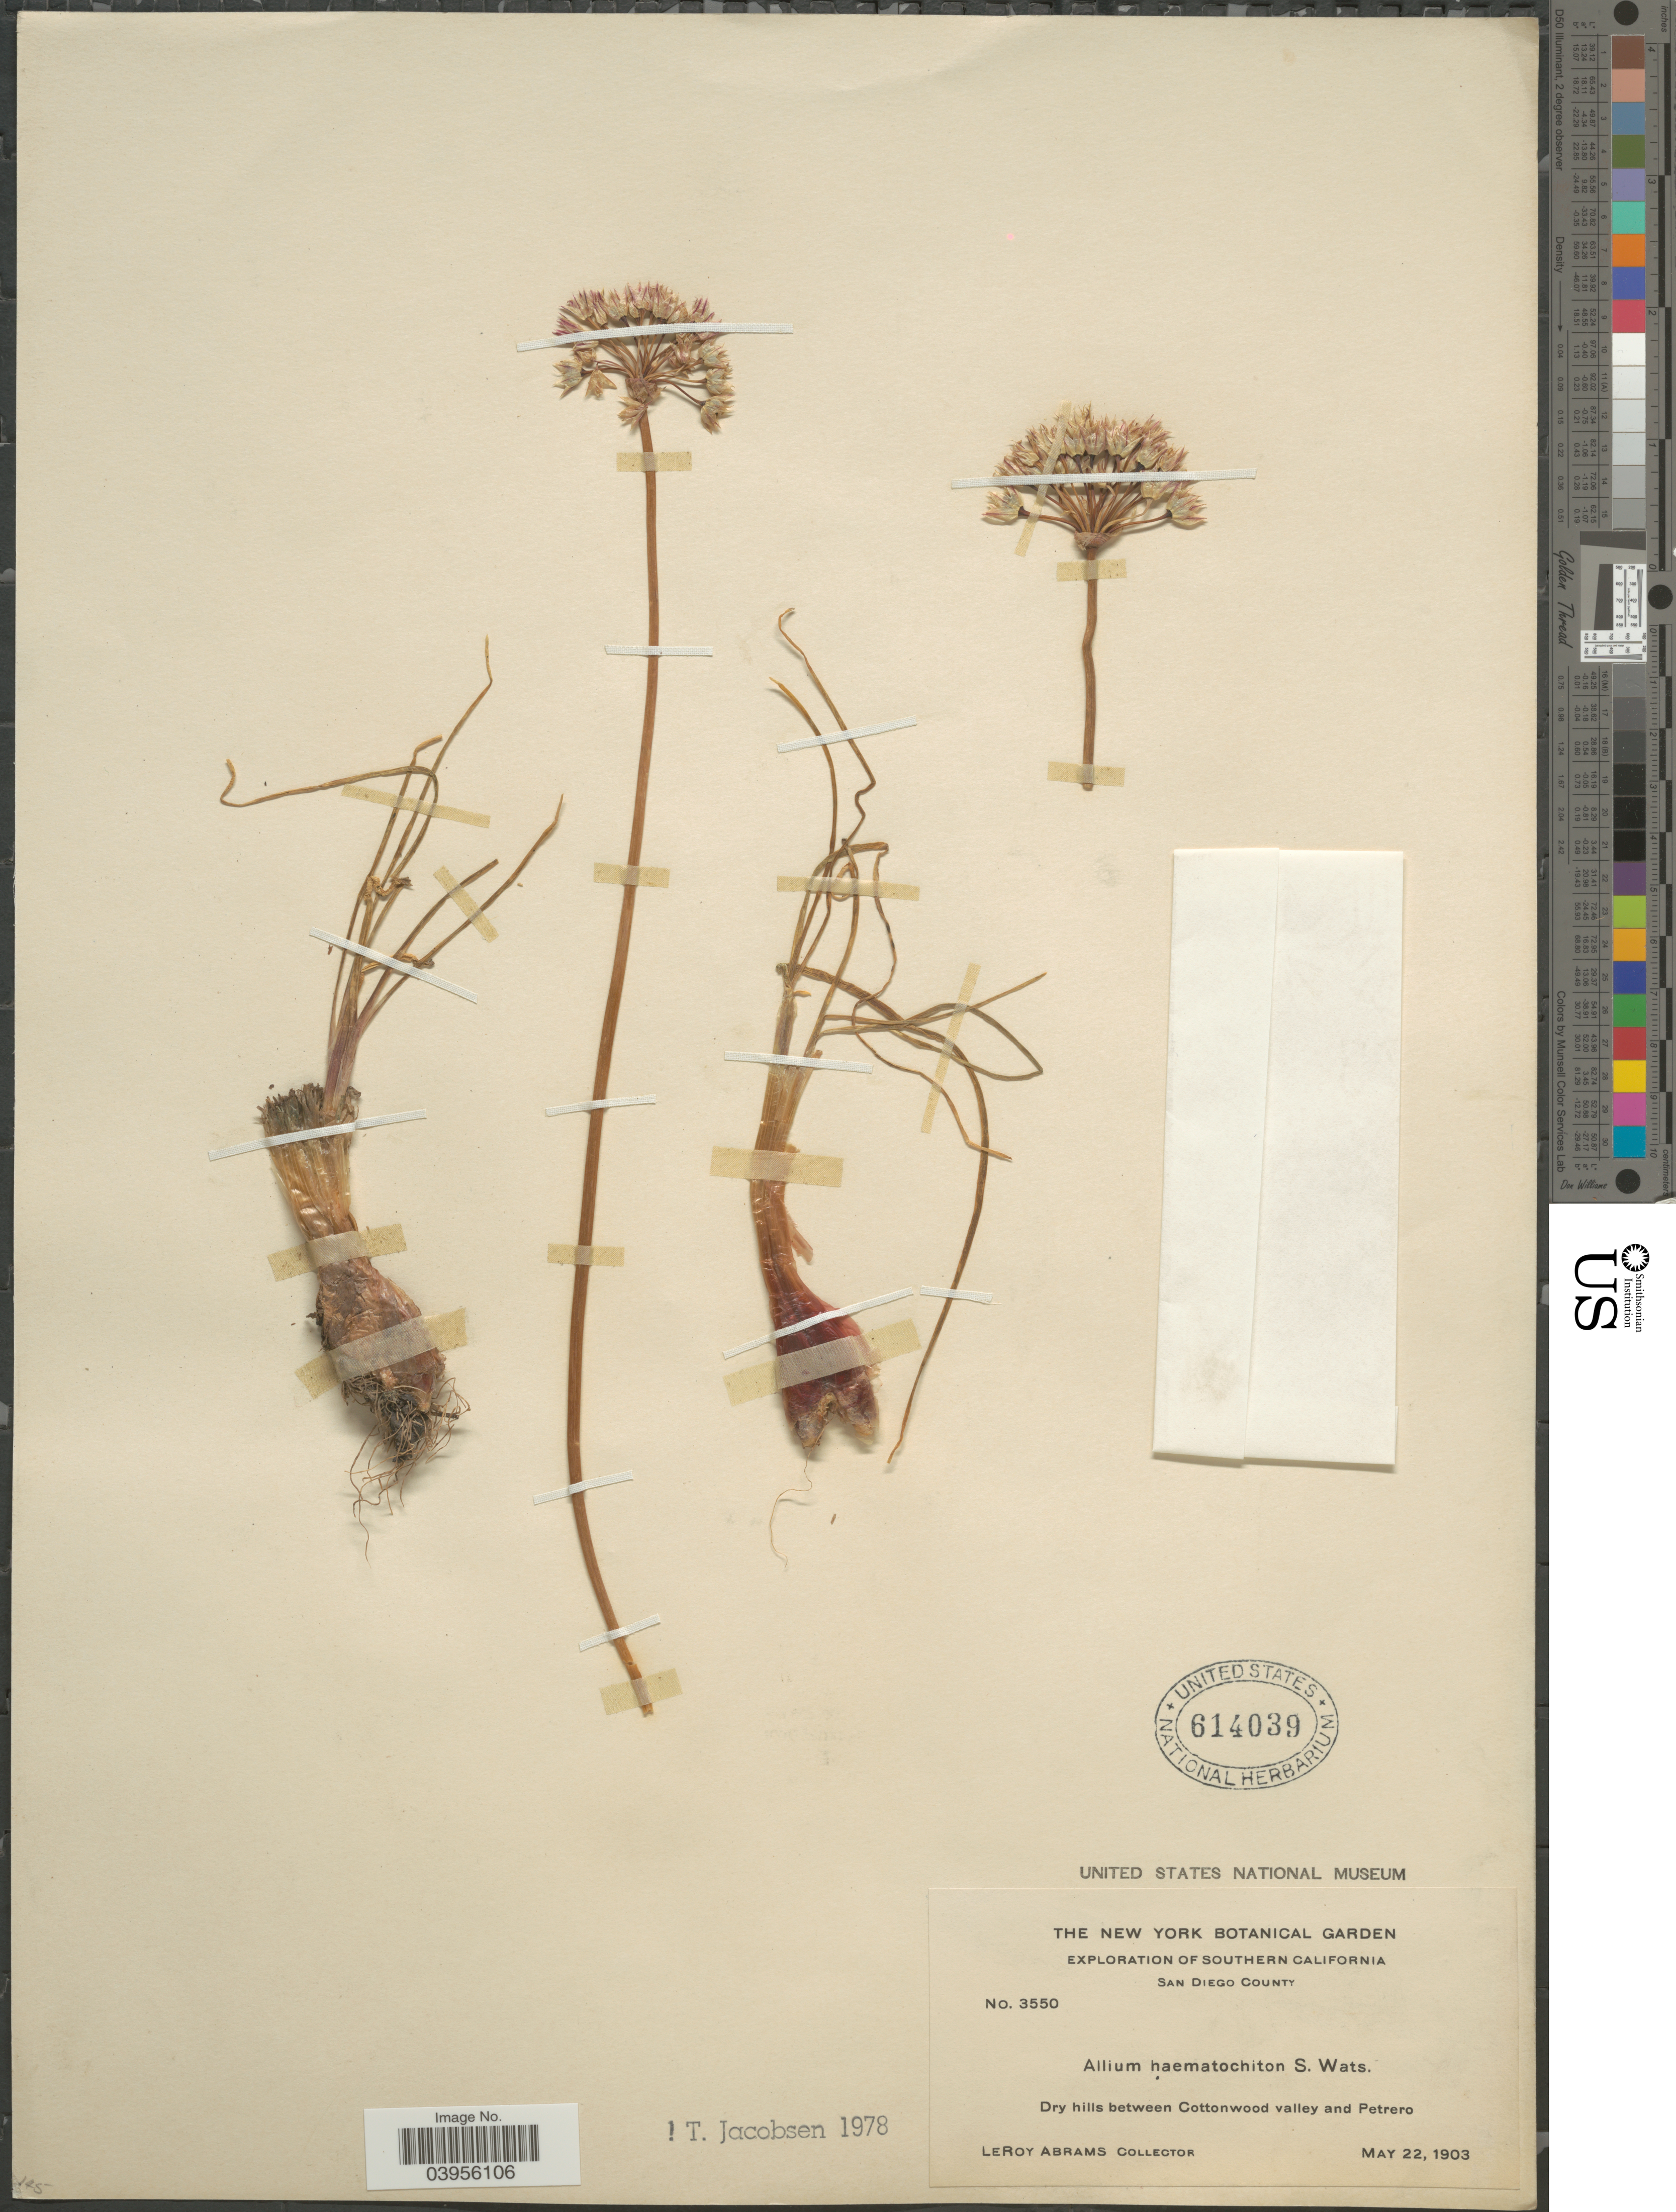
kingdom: Plantae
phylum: Tracheophyta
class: Liliopsida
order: Asparagales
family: Amaryllidaceae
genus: Allium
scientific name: Allium haematochiton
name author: S. Watson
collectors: L. Abrams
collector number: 3550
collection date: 1903-05-22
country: United States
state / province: California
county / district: San Diego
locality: Southern California. San Diego County. Dry hills between Cottonwood valley and Petrero.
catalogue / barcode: US 614039